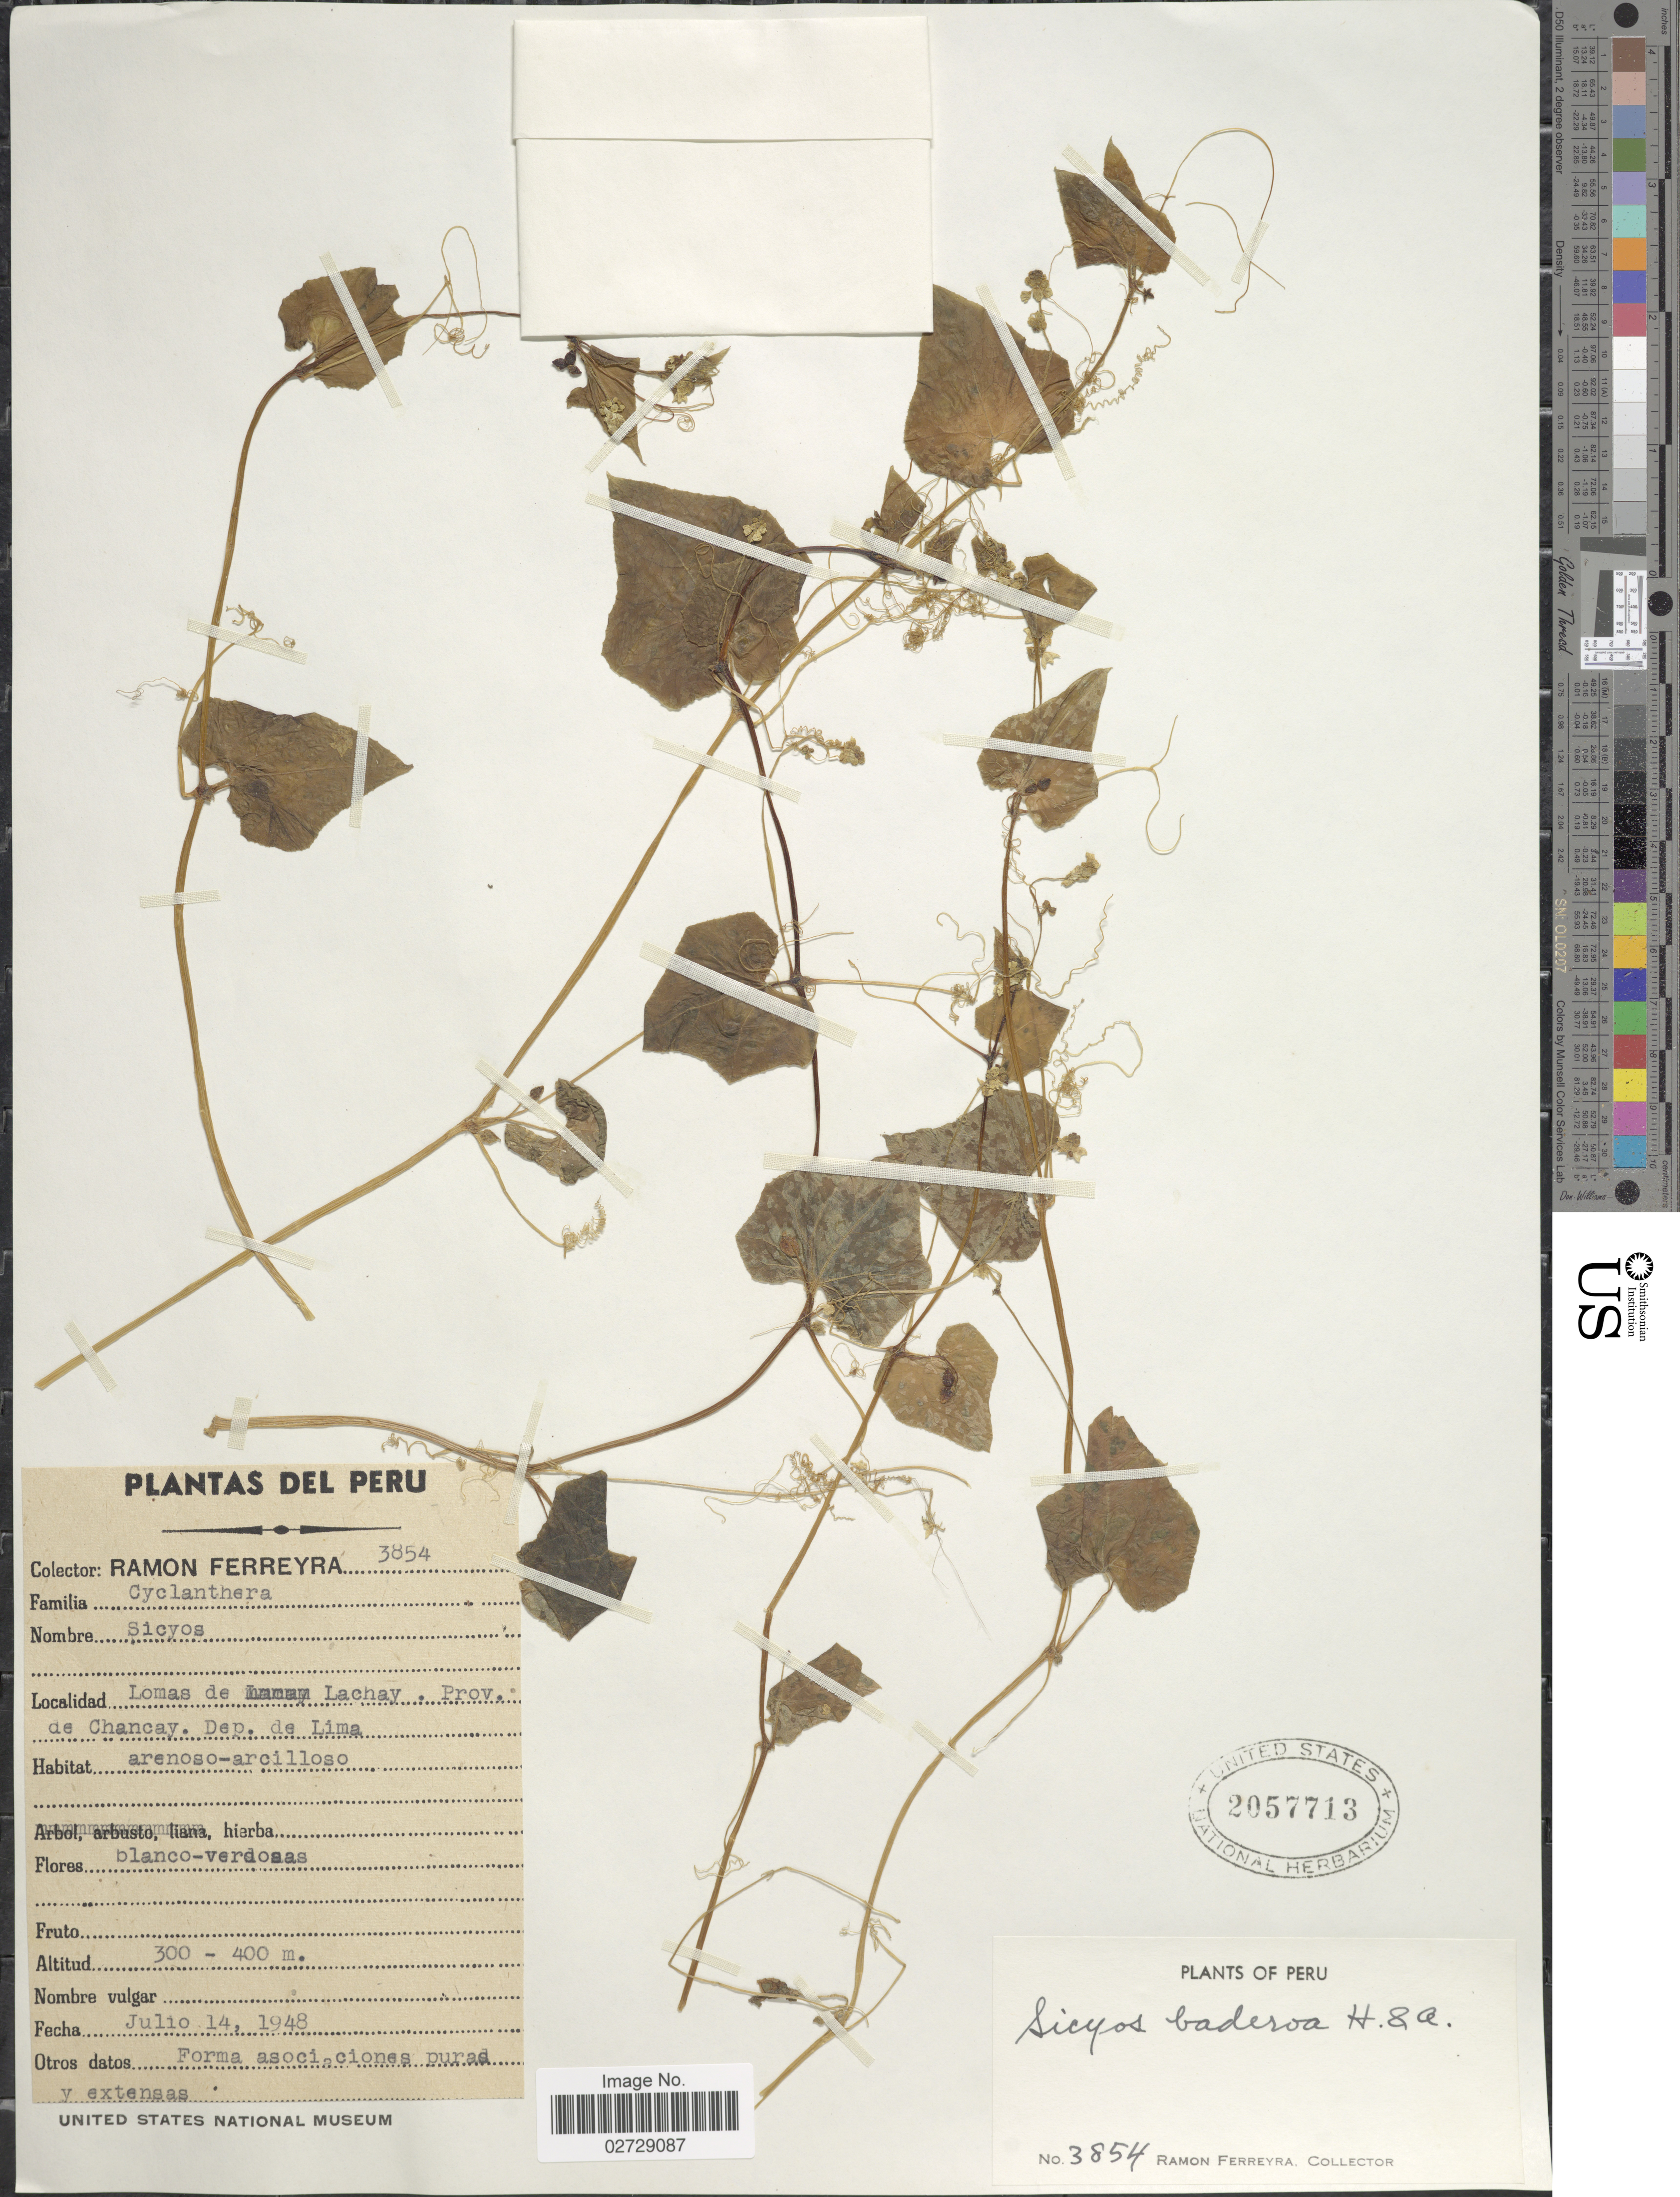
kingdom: Plantae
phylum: Tracheophyta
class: Magnoliopsida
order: Cucurbitales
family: Cucurbitaceae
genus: Sicyos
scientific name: Sicyos baderoa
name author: Hook. & Arn.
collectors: R. A. Ferreyra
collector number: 3854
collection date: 1948-07-14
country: Peru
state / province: Lima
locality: Lomas de Lachay. Prov. de Chancay Dep de Lima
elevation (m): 300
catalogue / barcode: US 2057713